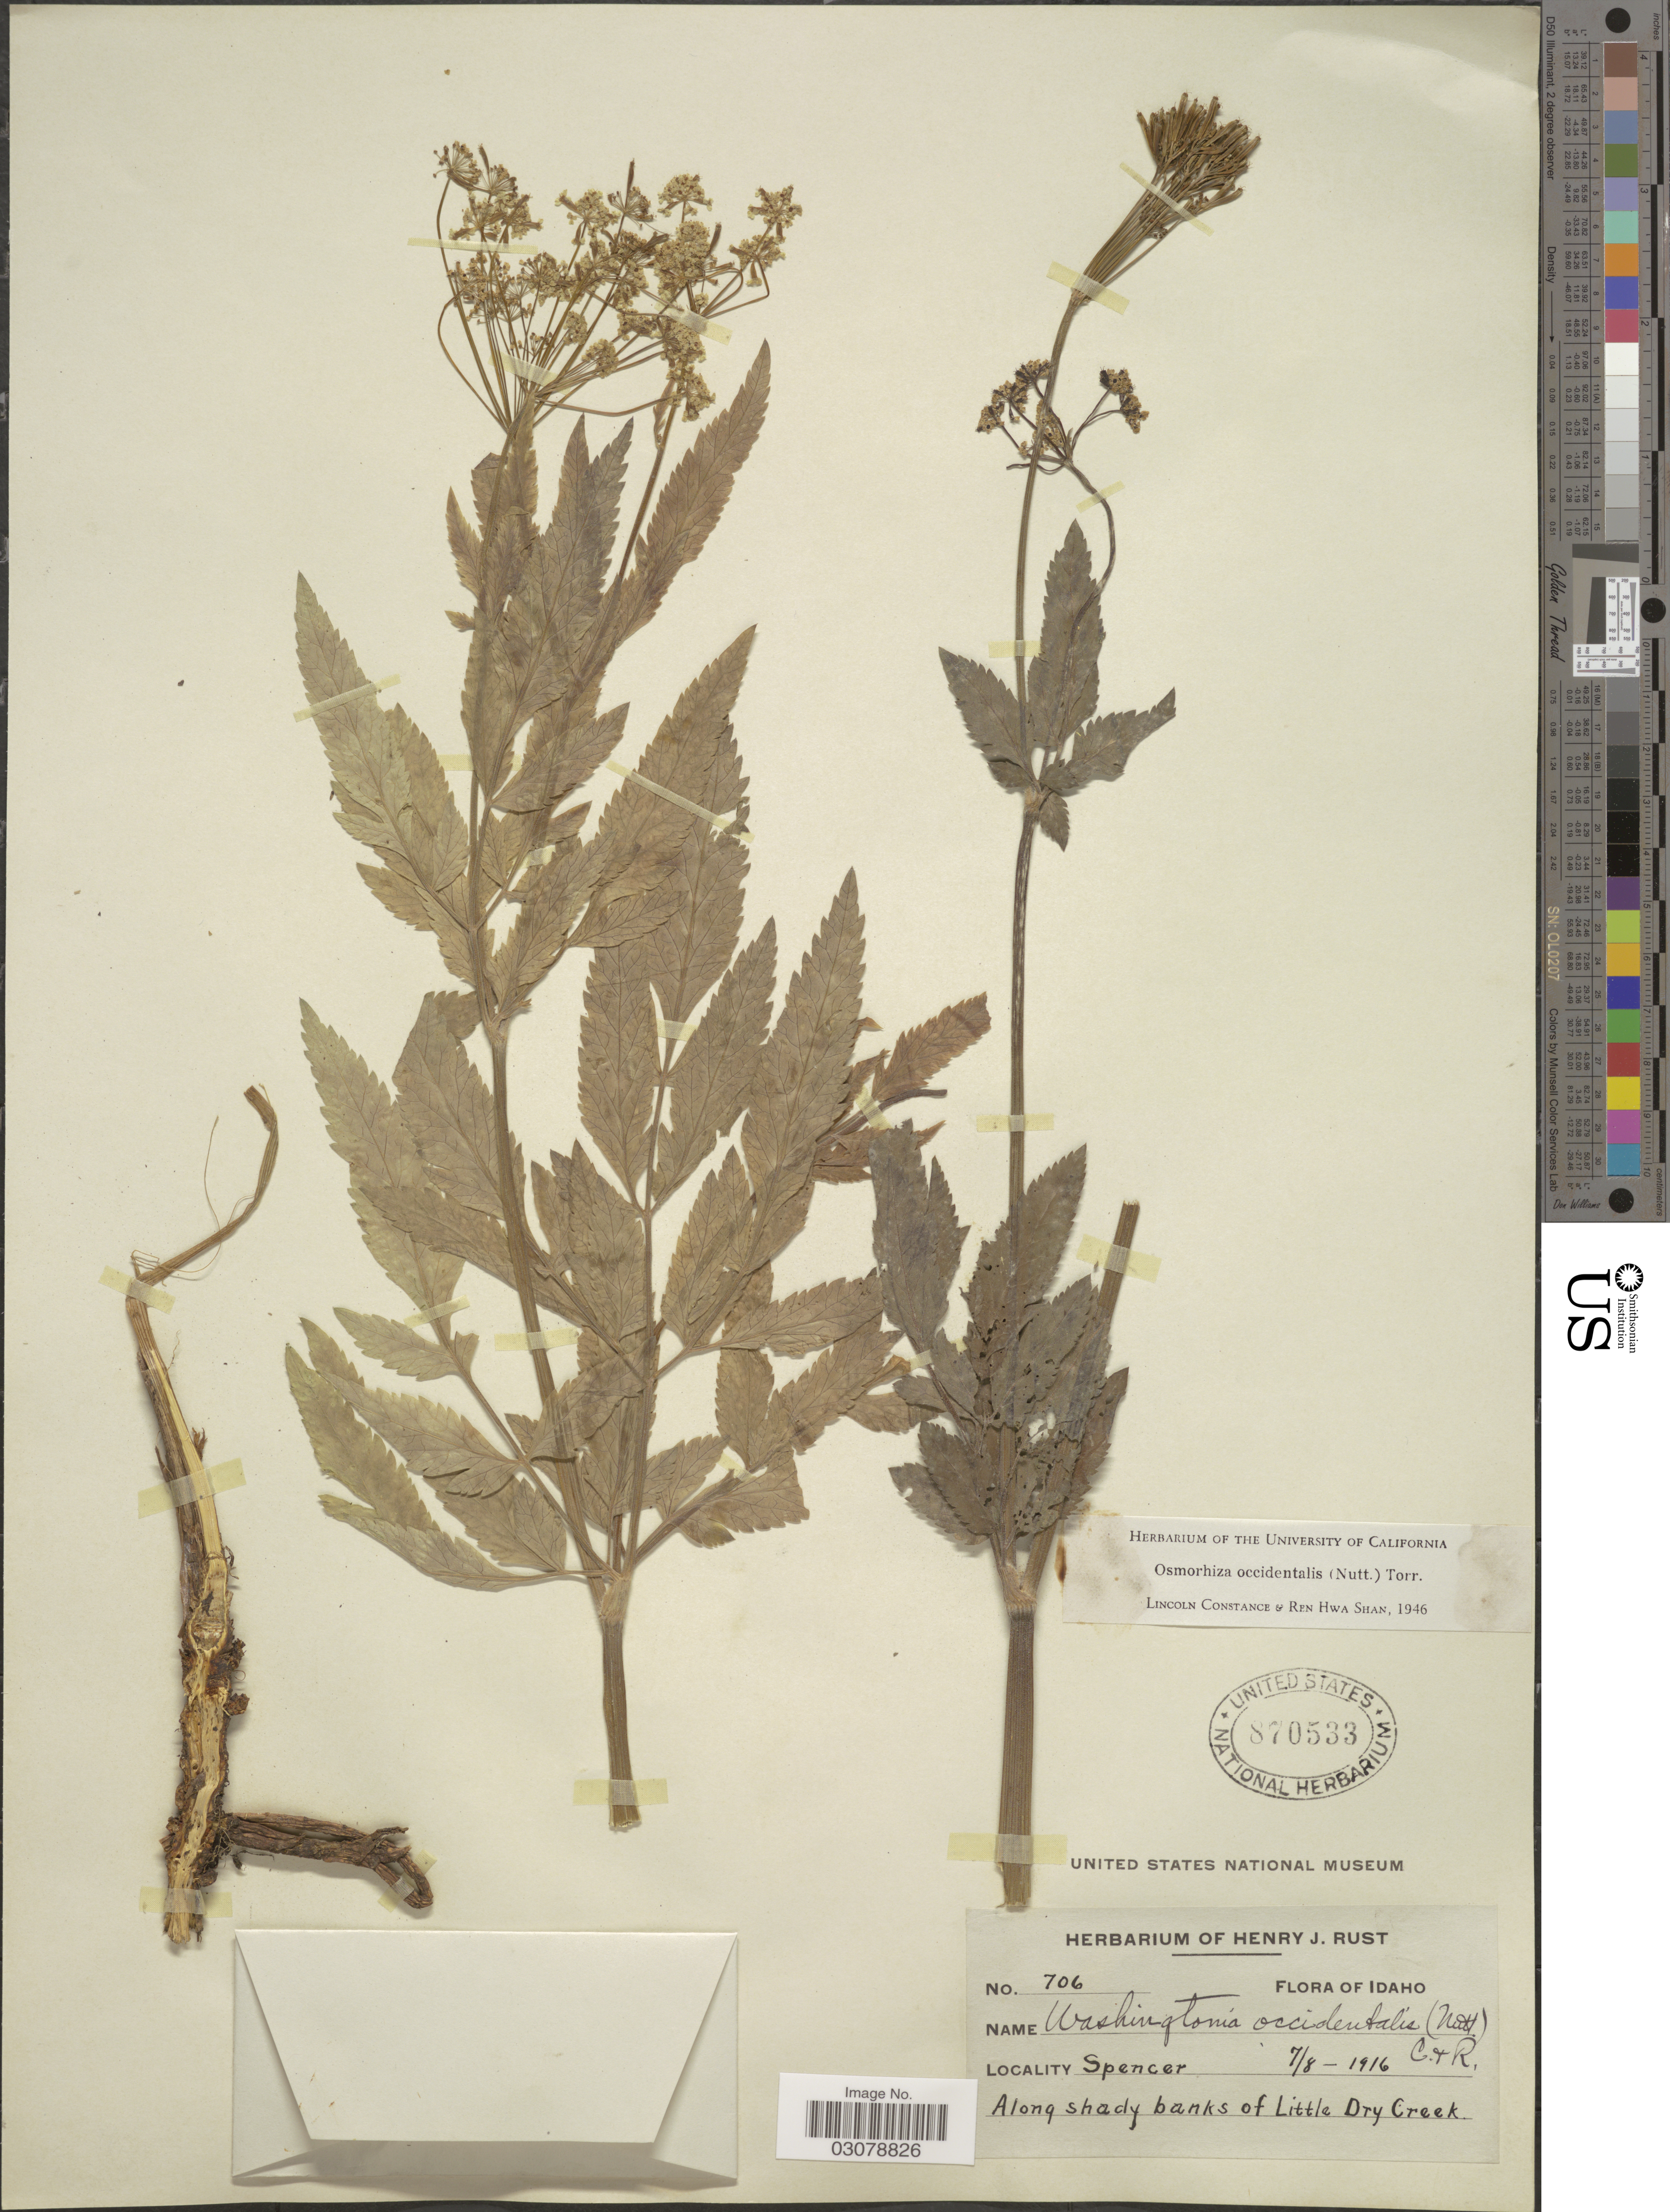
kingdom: Plantae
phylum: Tracheophyta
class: Magnoliopsida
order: Apiales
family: Apiaceae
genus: Osmorhiza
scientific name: Osmorhiza occidentalis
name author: (Nutt.) Torr.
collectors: -- Spencer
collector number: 706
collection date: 1916-07-08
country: United States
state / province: Idaho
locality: Along shady banks of Little Dry Creek.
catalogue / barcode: US 870533